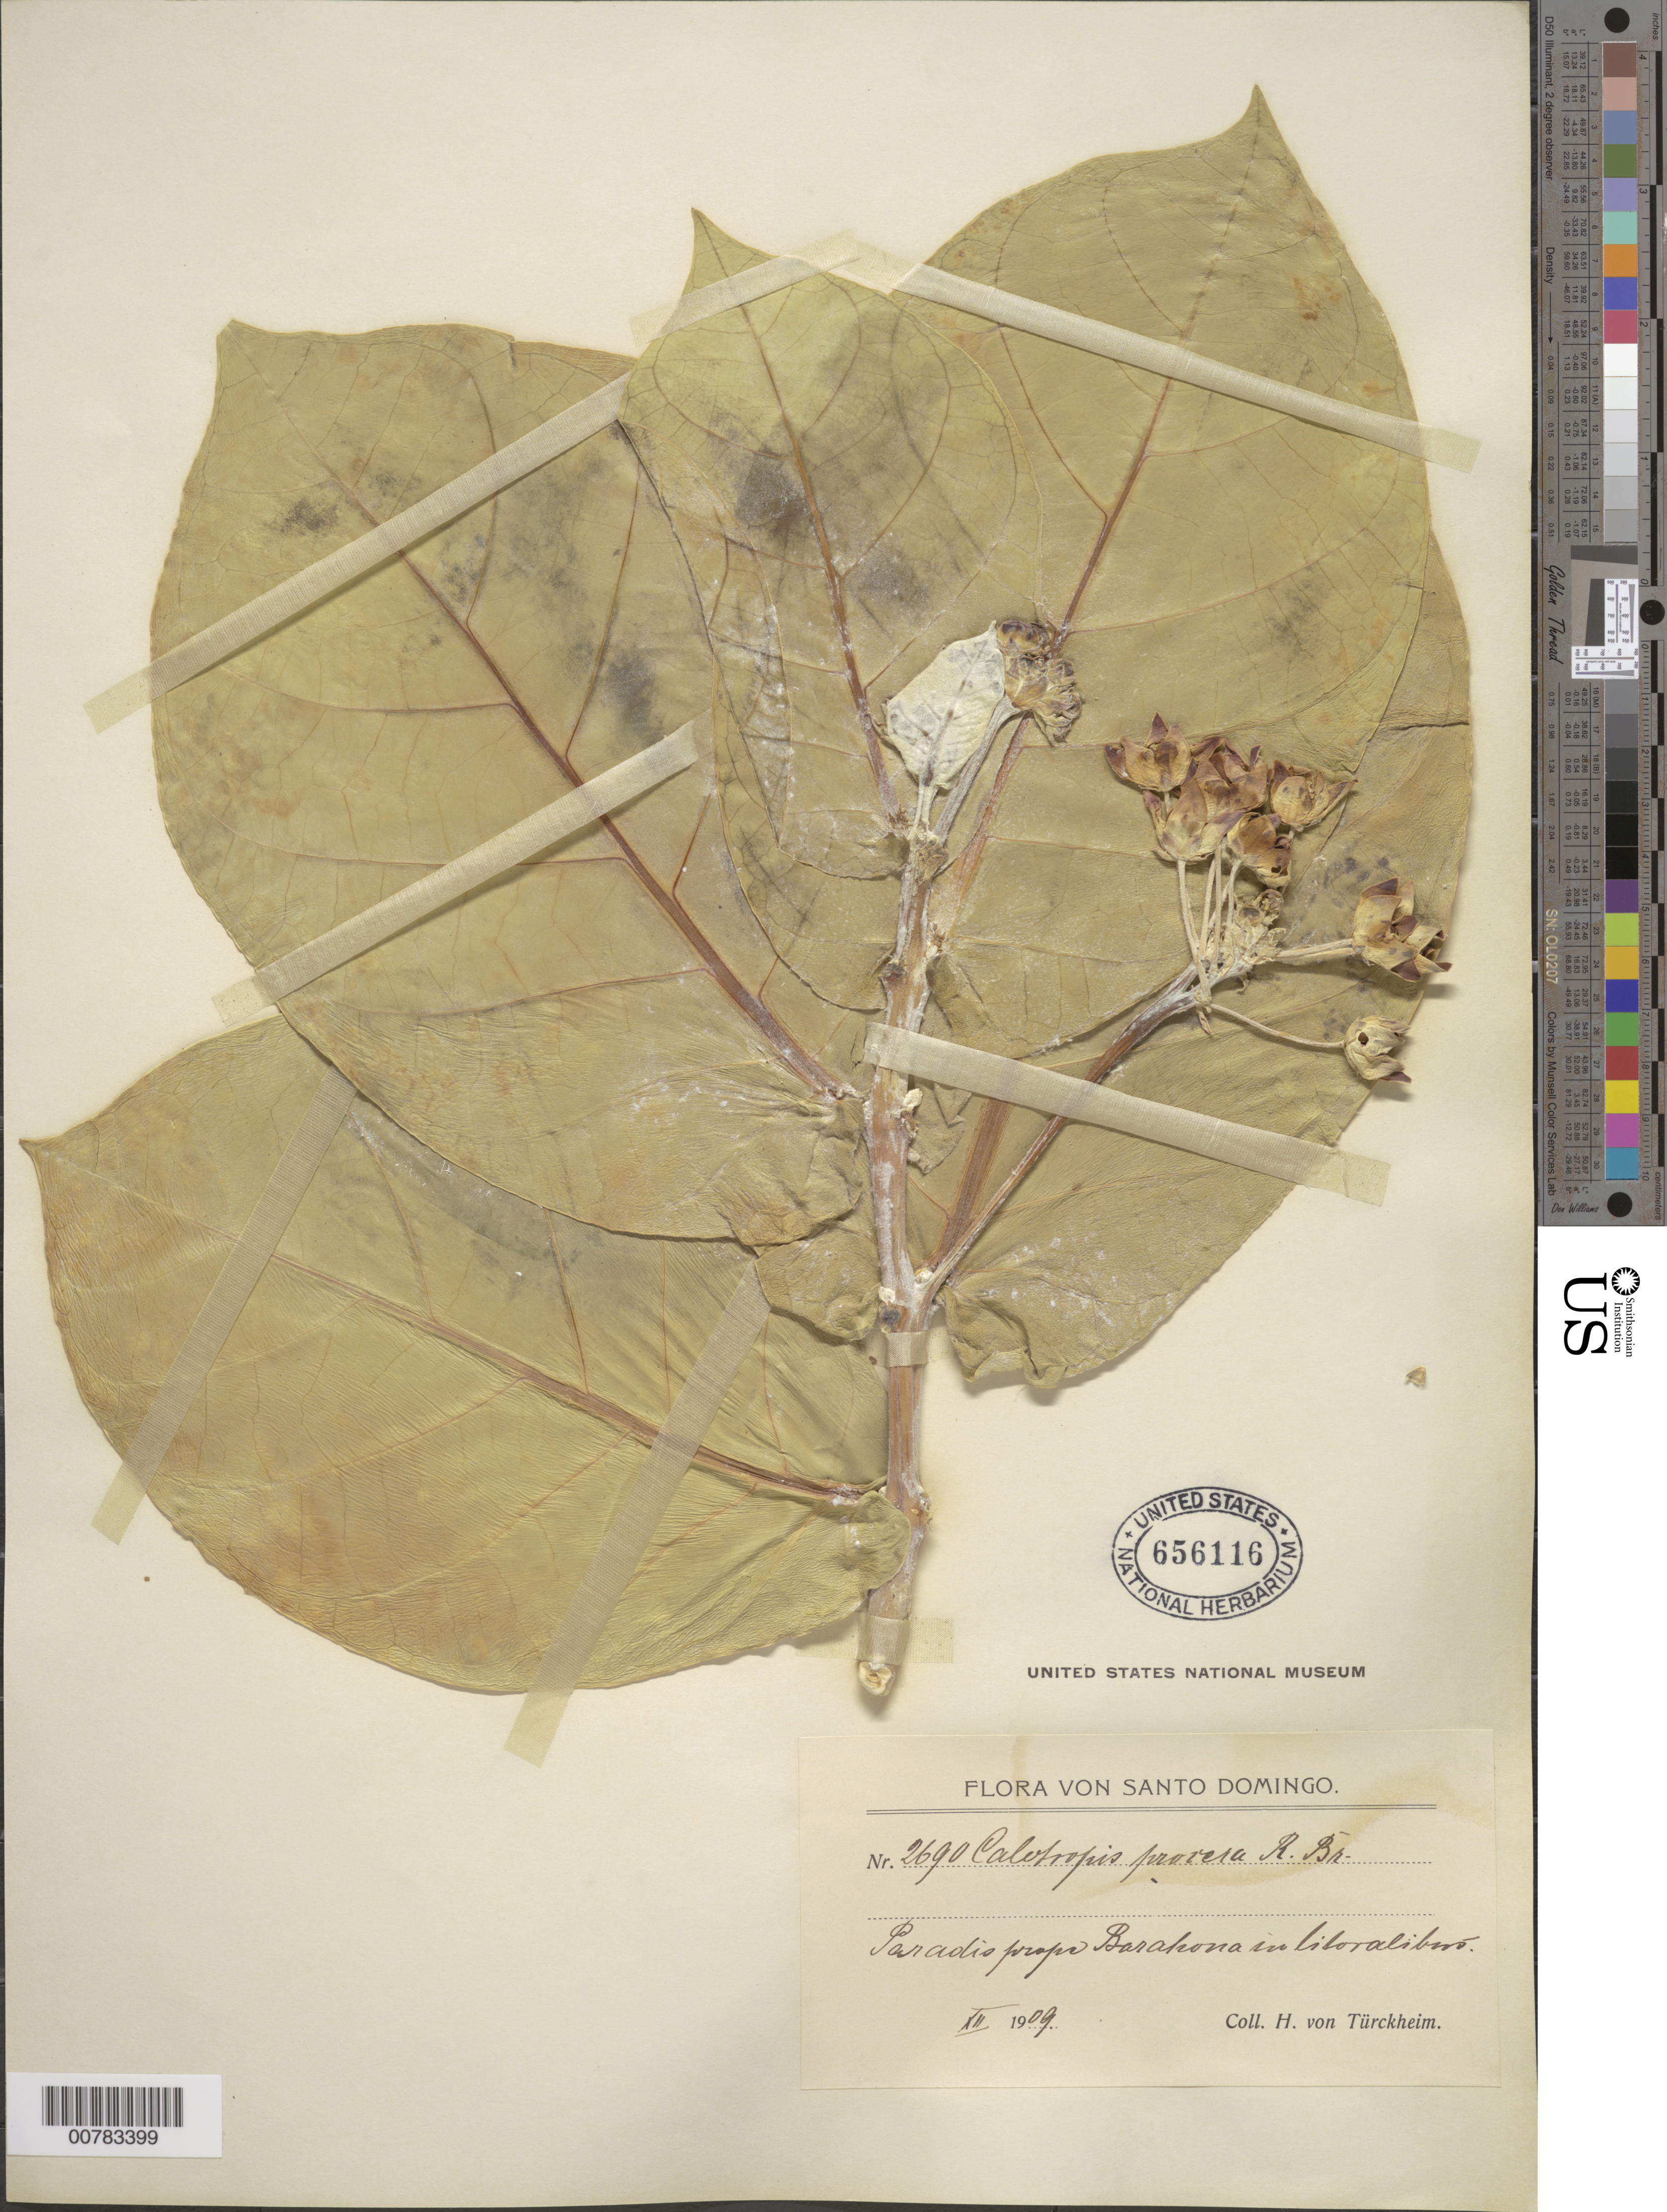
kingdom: Plantae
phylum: Tracheophyta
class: Magnoliopsida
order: Gentianales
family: Apocynaceae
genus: Calotropis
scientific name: Calotropis procera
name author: (Aiton) W.T. Aiton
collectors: H. von Türckheim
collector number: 2690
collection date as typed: Dec 1909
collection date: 1909-12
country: Dominican Republic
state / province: Barahona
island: Hispaniola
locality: Paradis.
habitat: In litoralibus.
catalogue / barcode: US 656116